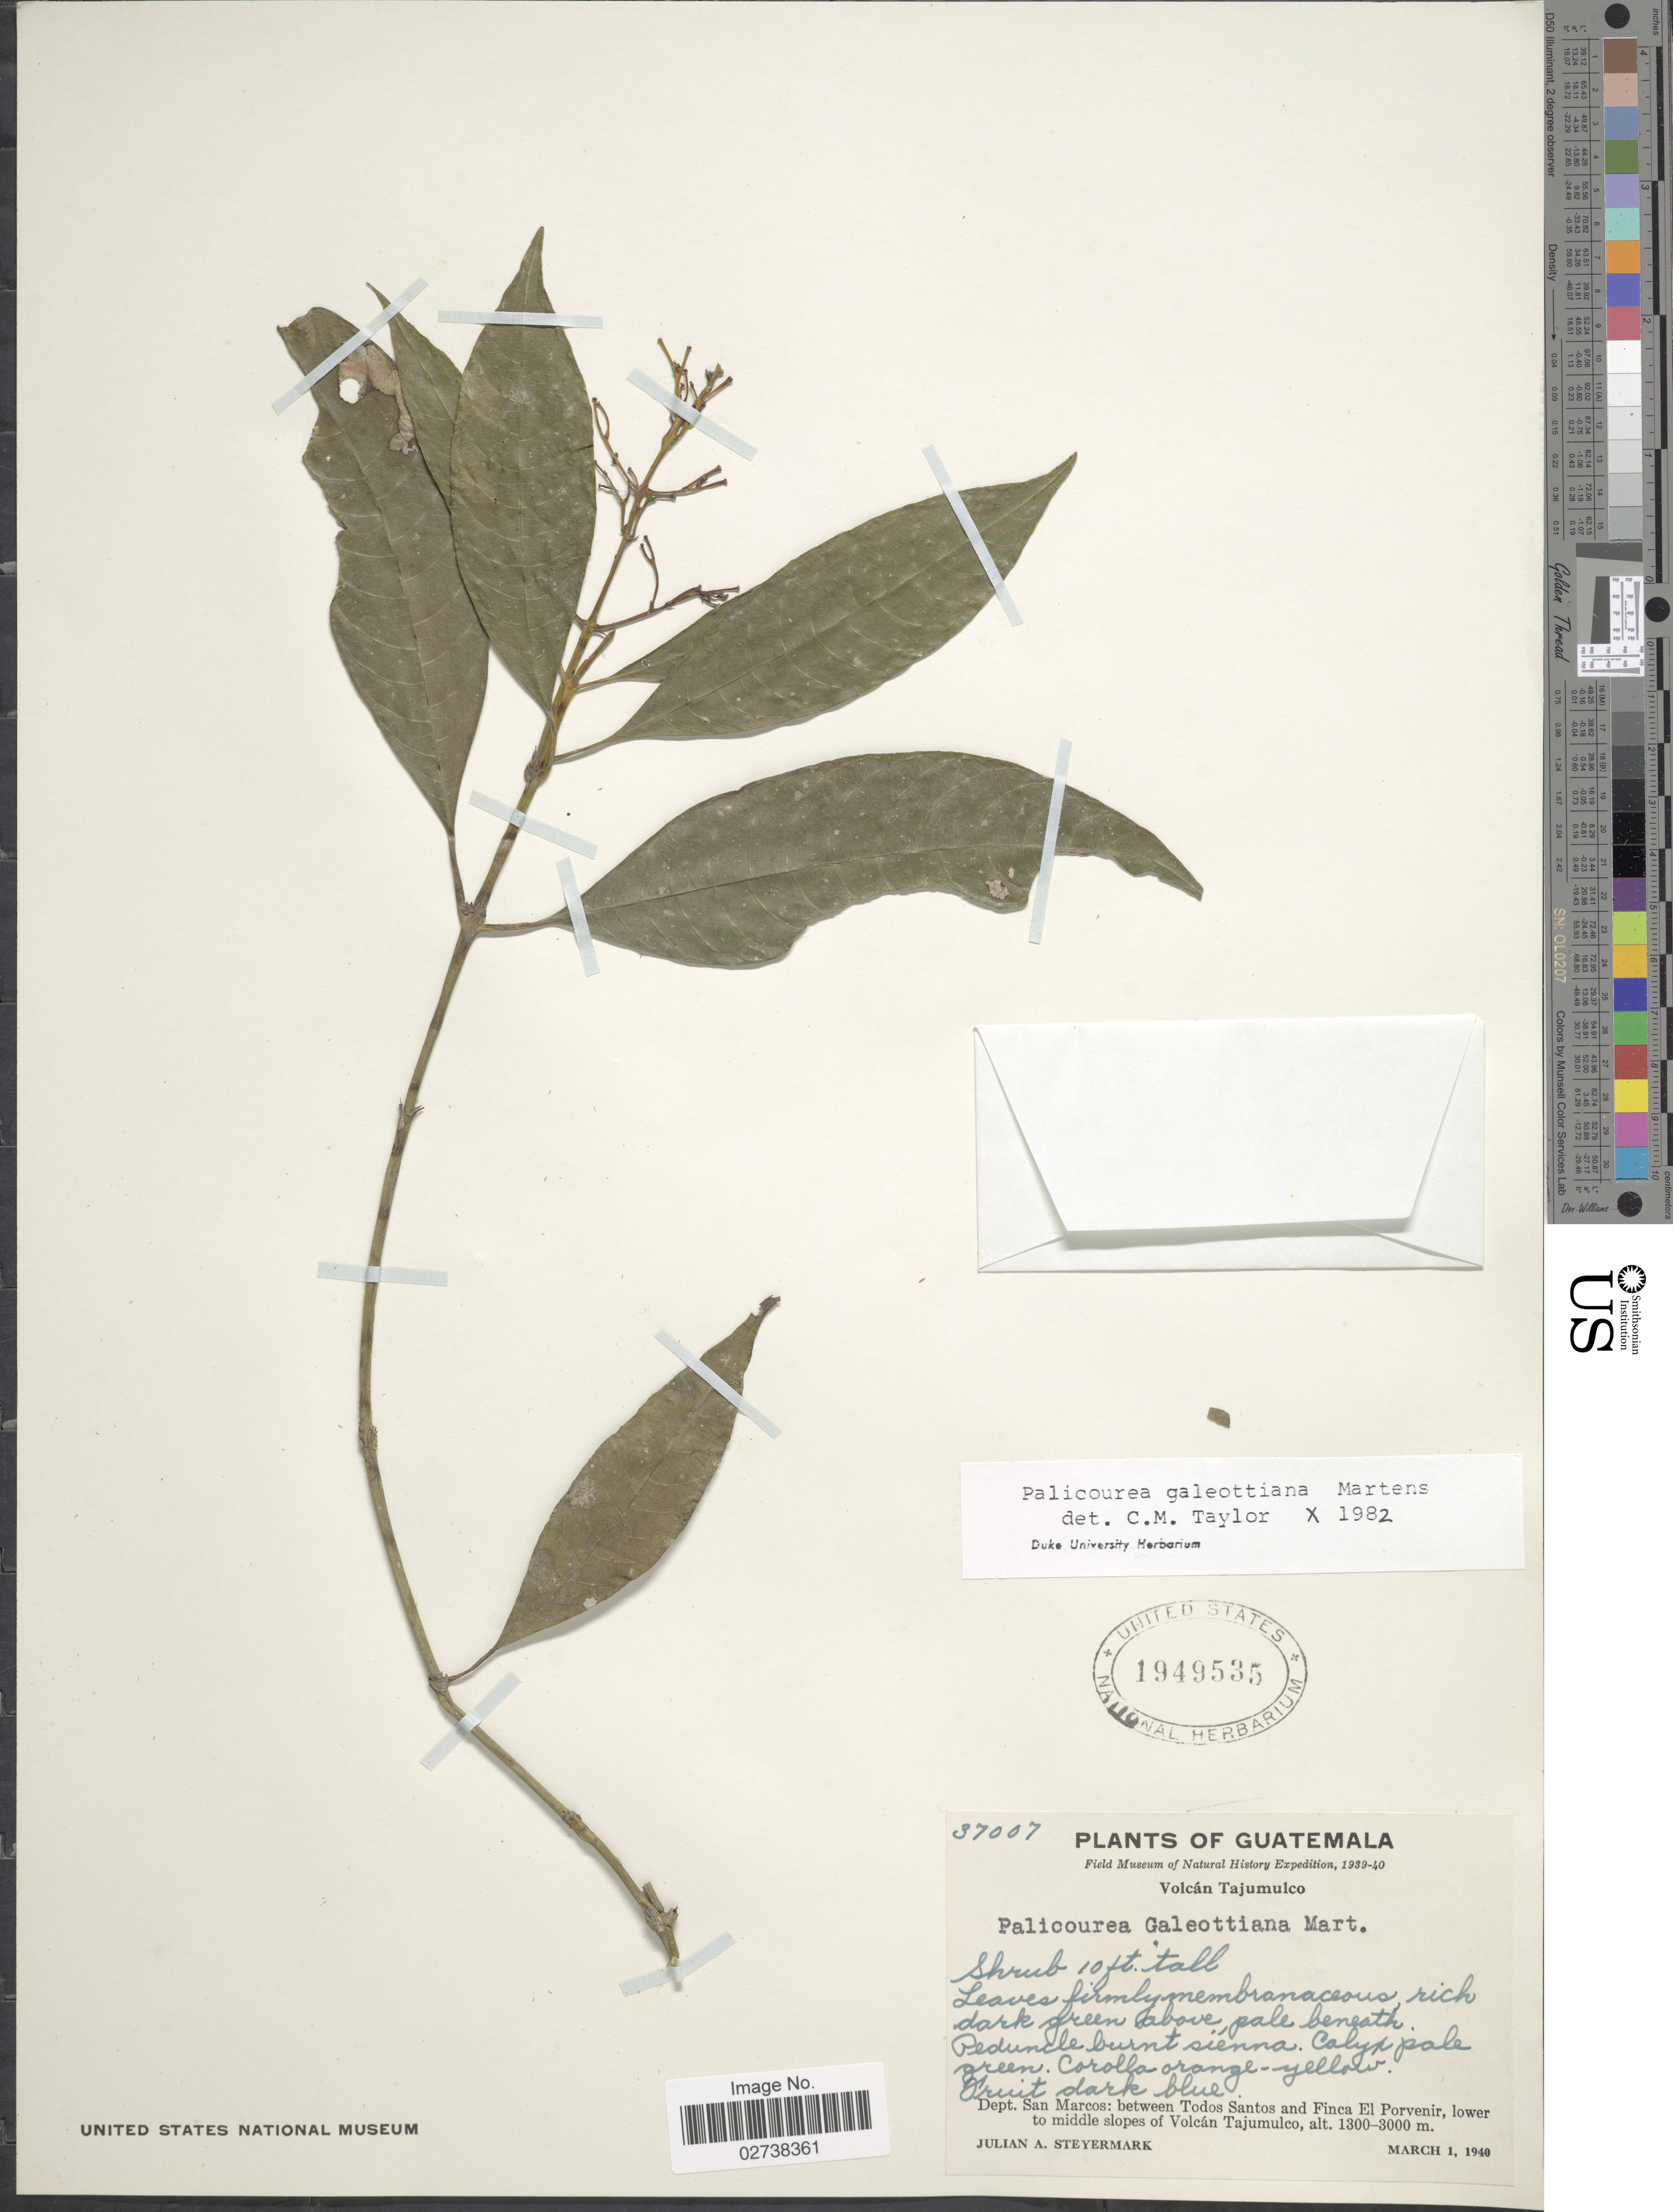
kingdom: Plantae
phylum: Tracheophyta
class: Magnoliopsida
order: Gentianales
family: Rubiaceae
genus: Palicourea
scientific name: Palicourea galeottiana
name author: M. Martens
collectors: J. Steyermark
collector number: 37007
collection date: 1940-03-01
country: Guatemala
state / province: San Marcos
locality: Dept. San Marcos: between Todos Santos and Finca El Porvenir, lower to middle slopes of Volcan Tajumulco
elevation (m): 1300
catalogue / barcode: US 1949535